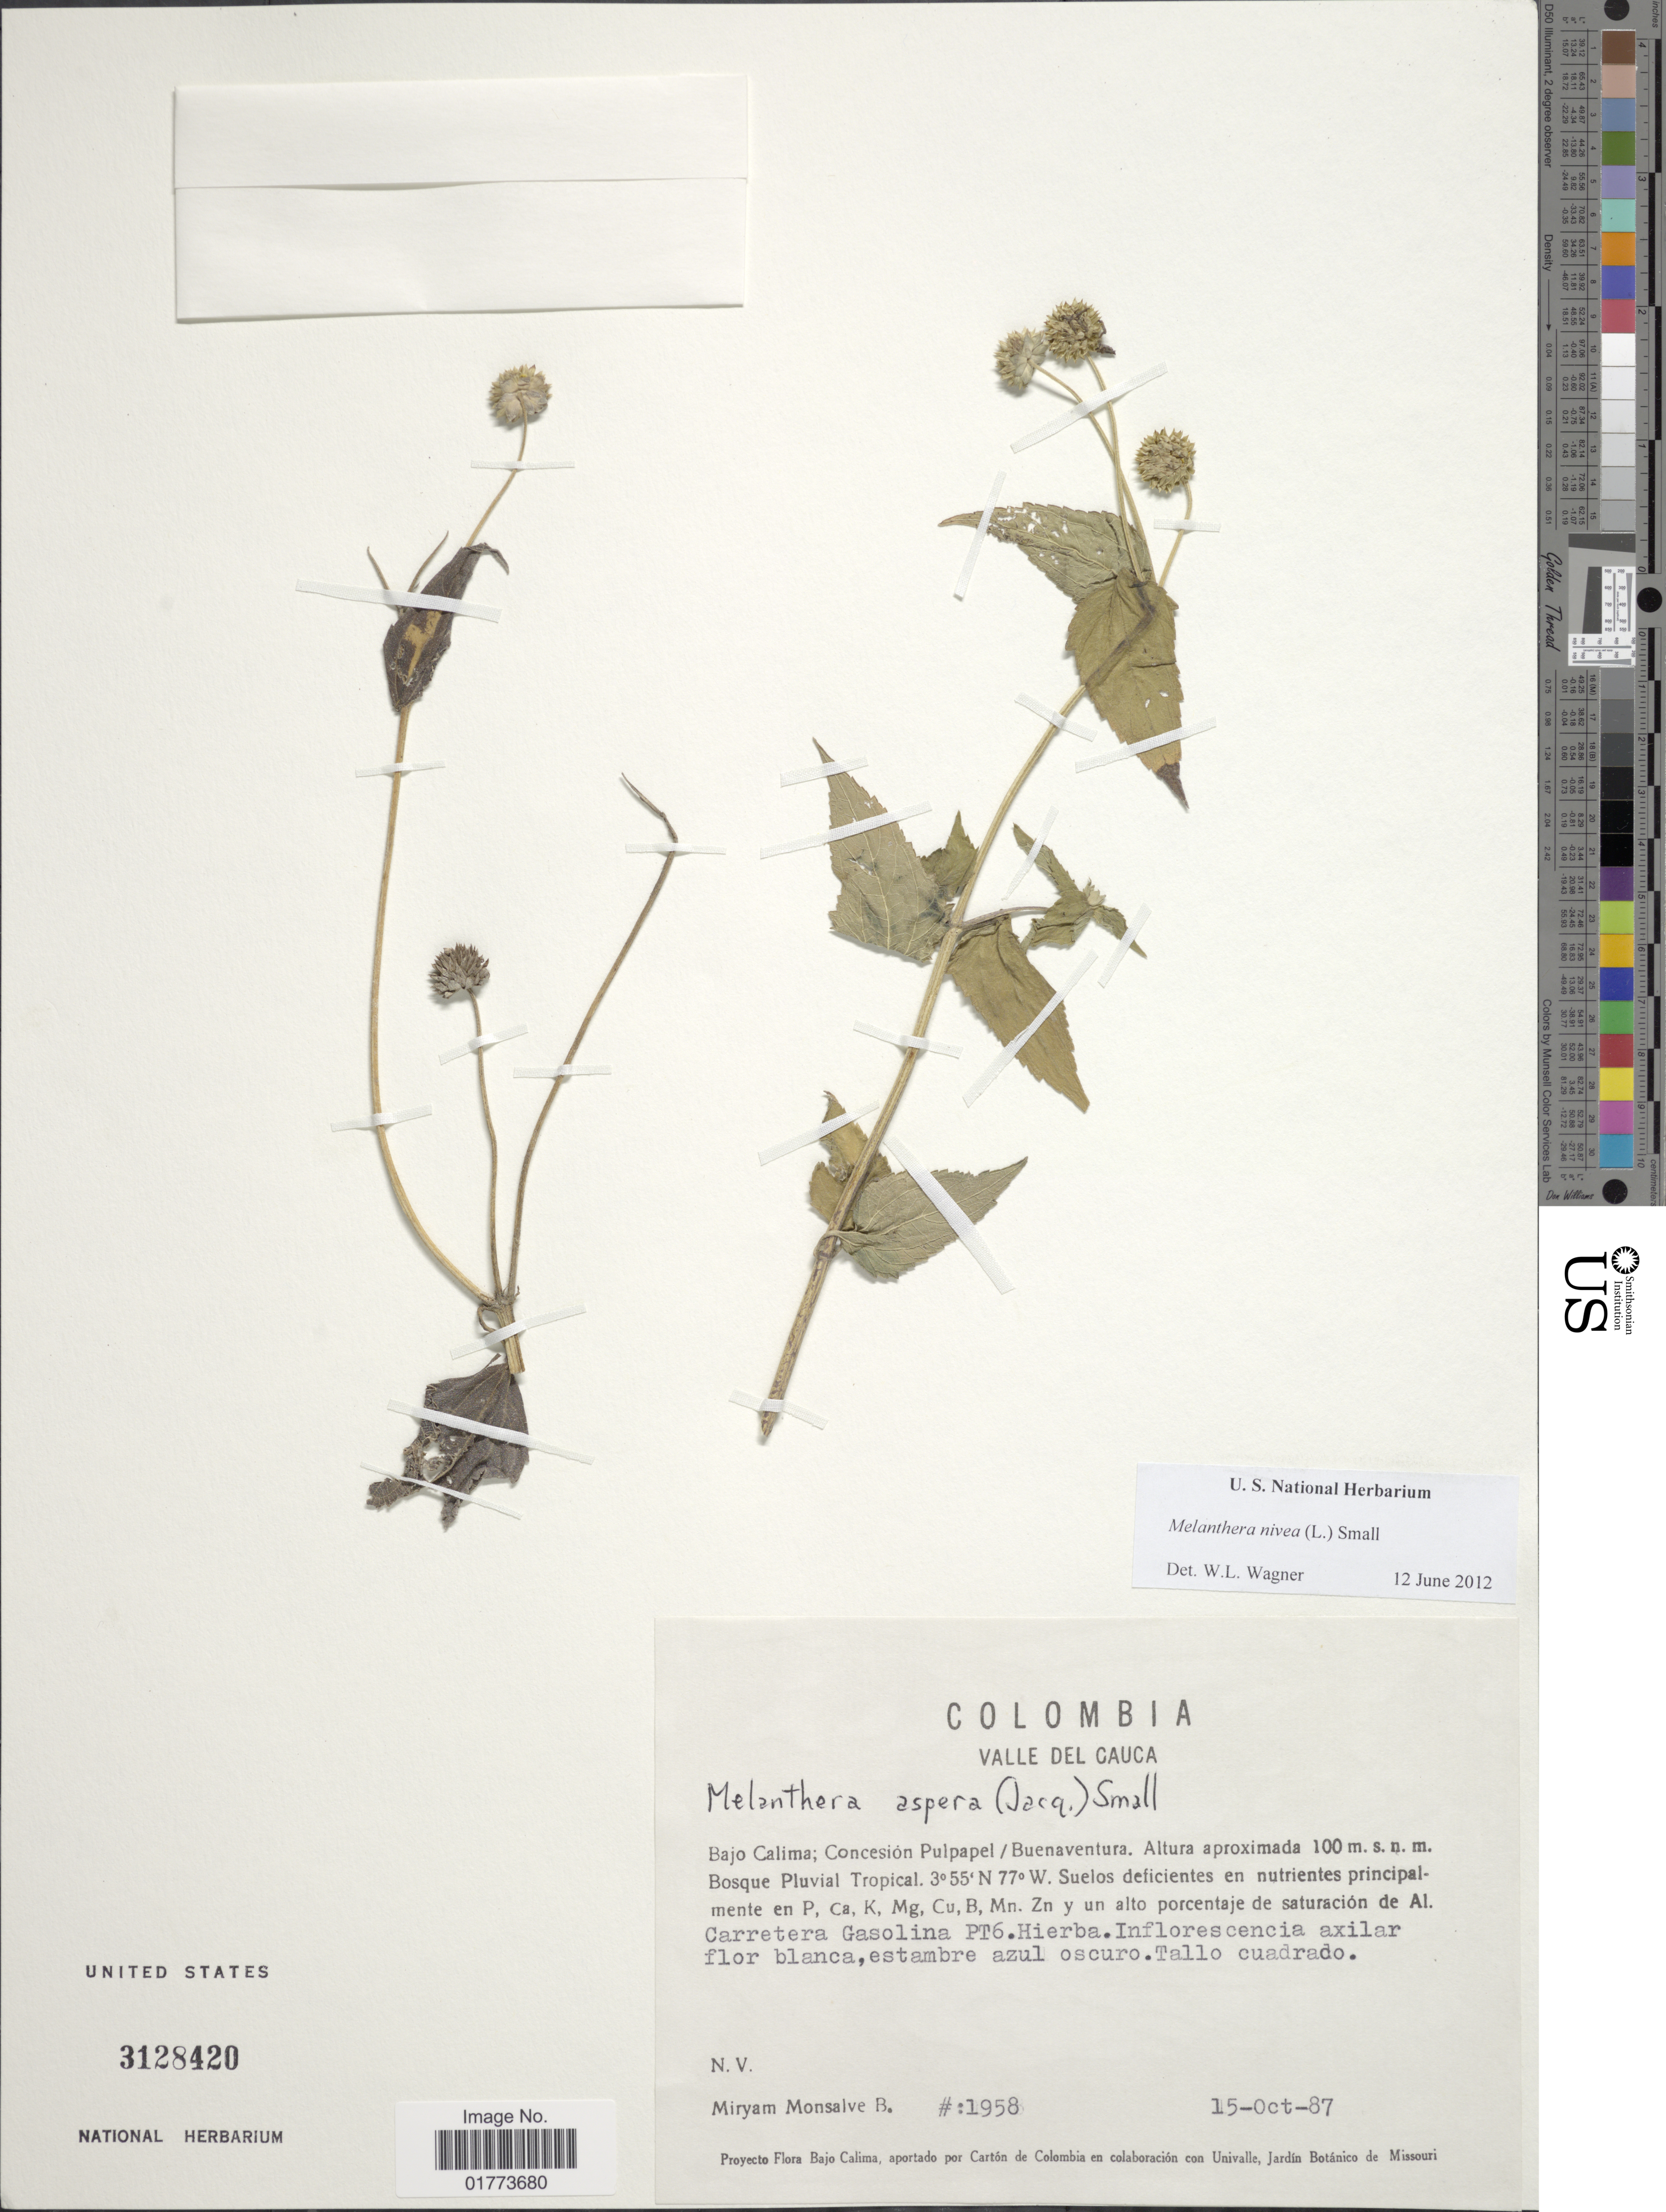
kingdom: Plantae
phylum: Tracheophyta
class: Magnoliopsida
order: Asterales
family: Asteraceae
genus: Melanthera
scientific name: Melanthera nivea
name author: (L.) Small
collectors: M. Monsalve B.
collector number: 1958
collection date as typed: Transcribed d/m/y: 15/10/87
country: Colombia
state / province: Valle del Cauca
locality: Valle del Cauca. Bajo Calima; Concesiion Pupapel/Buenaventura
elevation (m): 100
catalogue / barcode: US 3128420